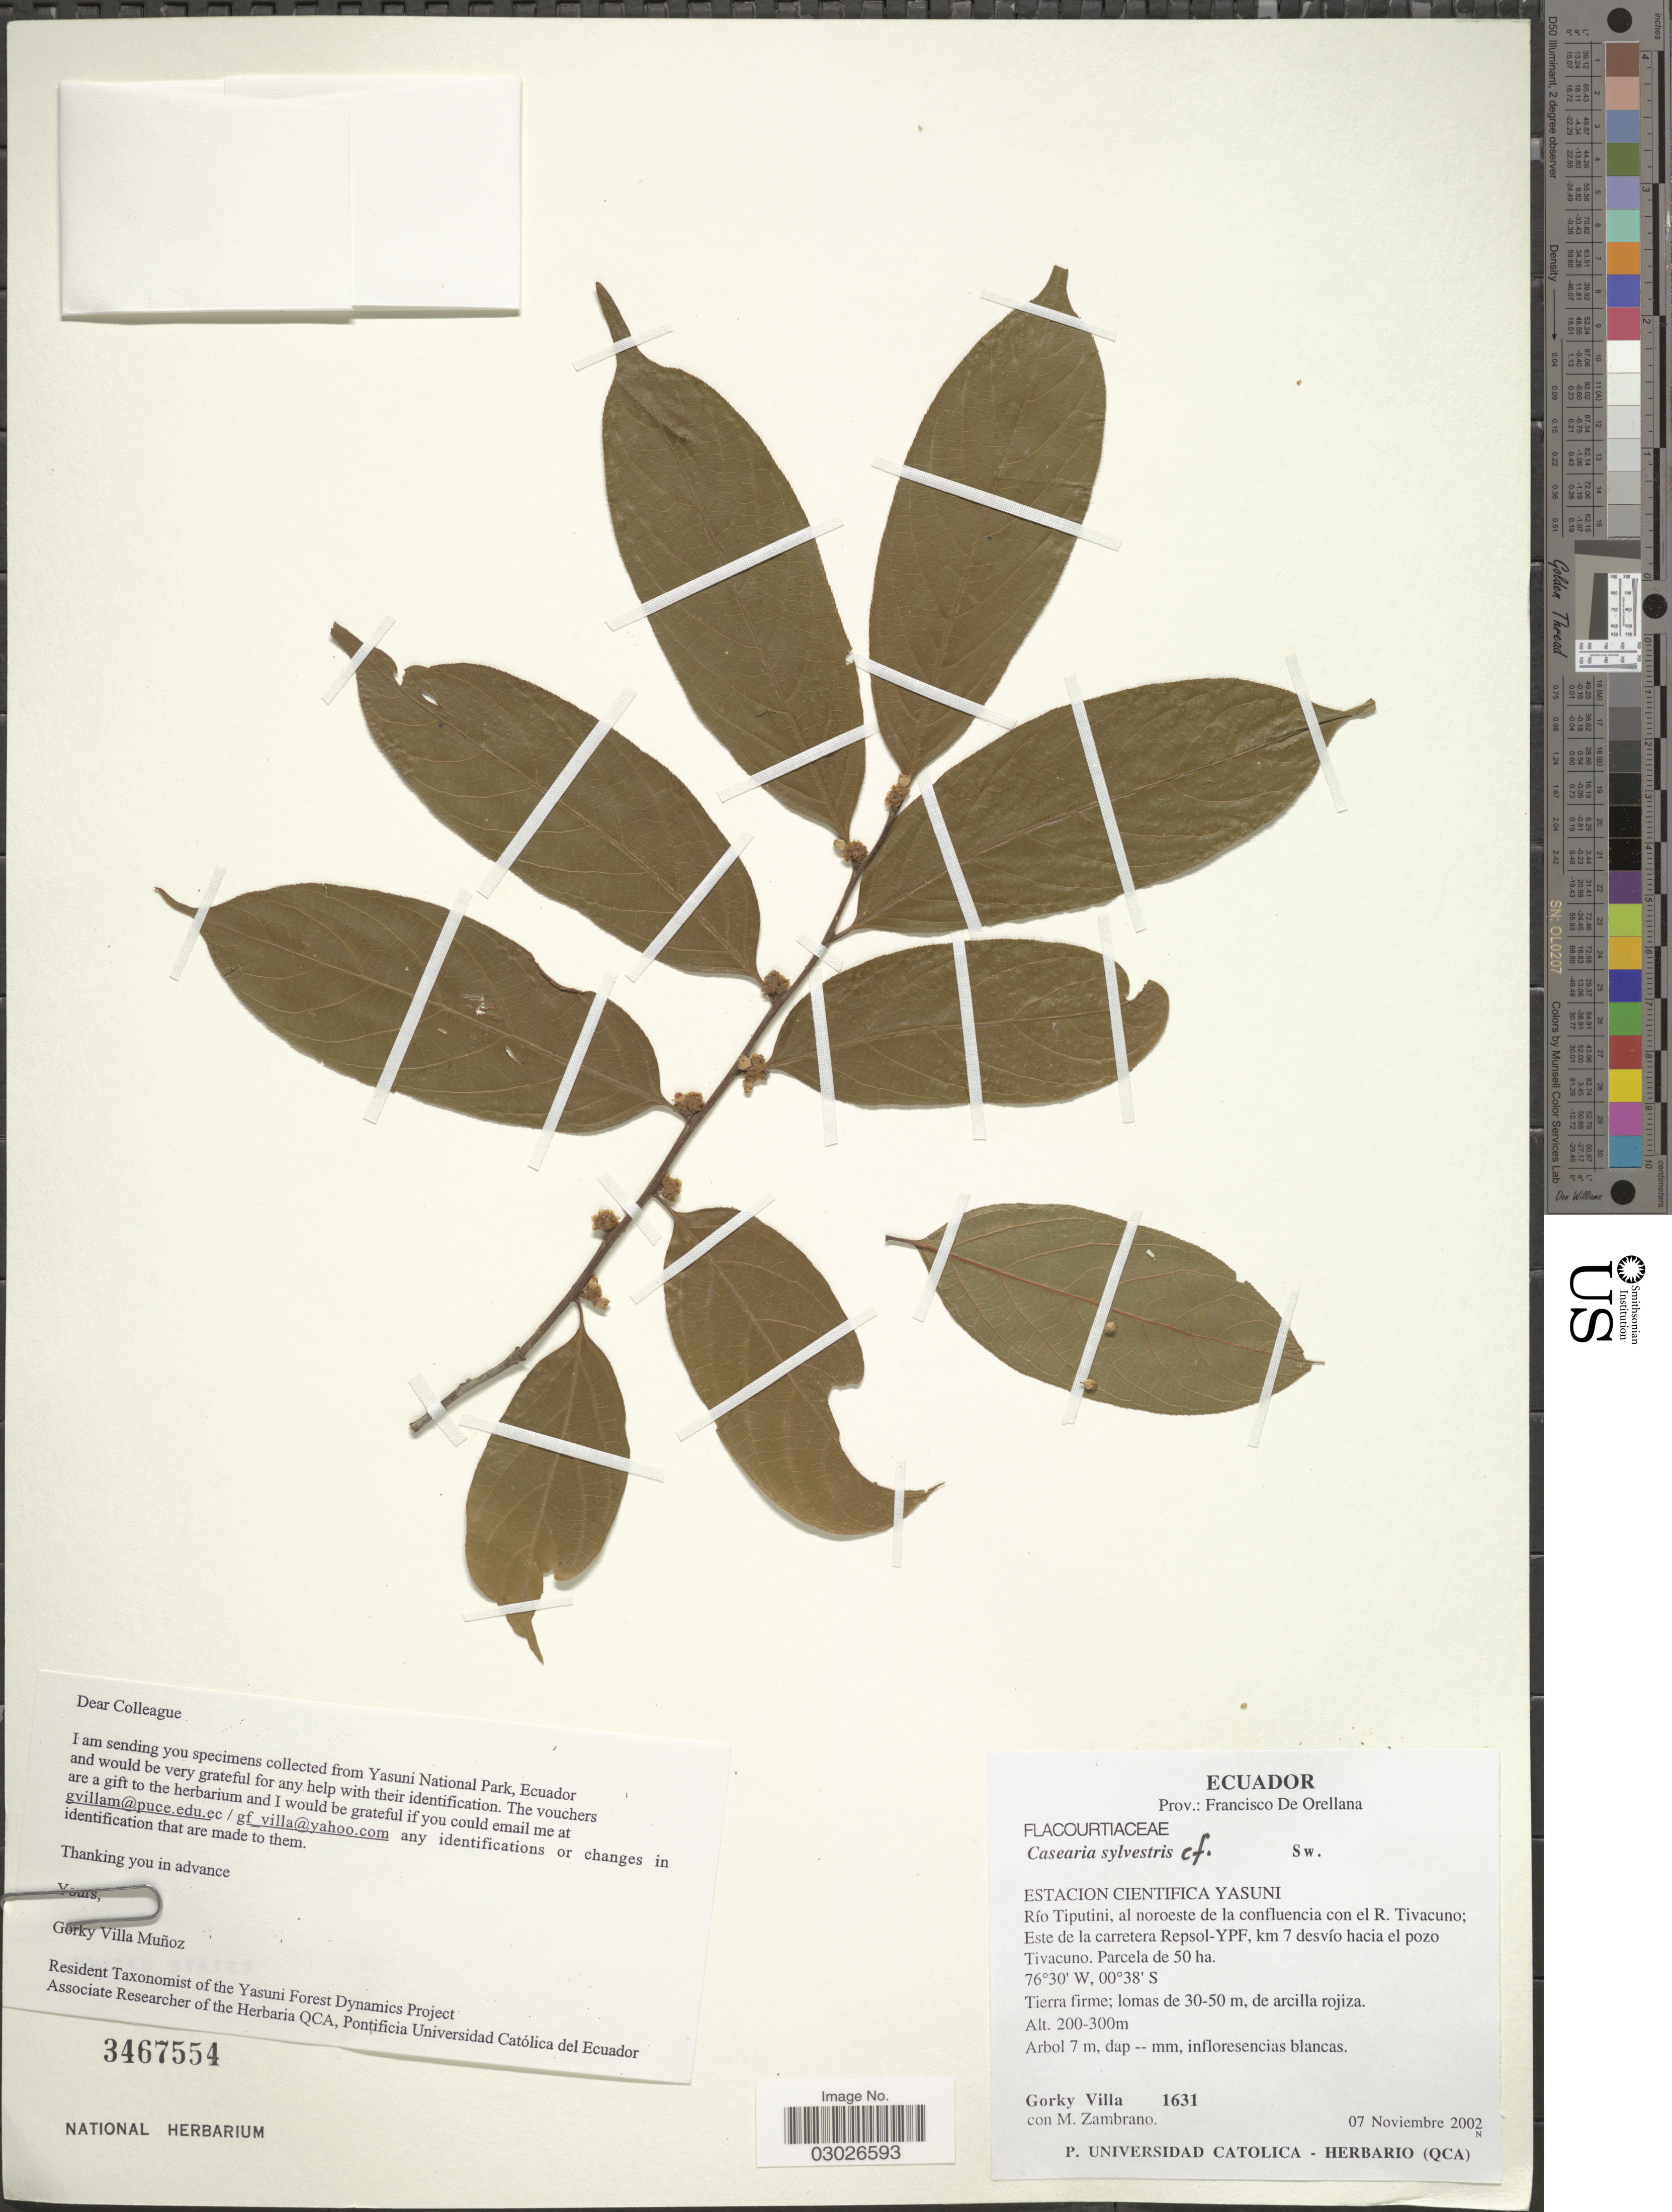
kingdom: Plantae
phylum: Tracheophyta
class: Magnoliopsida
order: Malpighiales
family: Salicaceae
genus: Casearia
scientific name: Casearia sylvestris var. sylvestris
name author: Sw.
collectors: G. Villa & M. Zambrano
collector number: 1631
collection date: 2002-11-07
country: Ecuador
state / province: Orellana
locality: Prov.: Francisco De Orellana, Estacion Cientifica Yasuni, Río Tiputini, al noroeste de la confluencia con el R. Tivacuno; Este de la carretera Repsol-YPF, km 7 desvío hacia el pozo Tivacuno, Parcela de 50 ha.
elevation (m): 200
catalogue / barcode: US 3467554